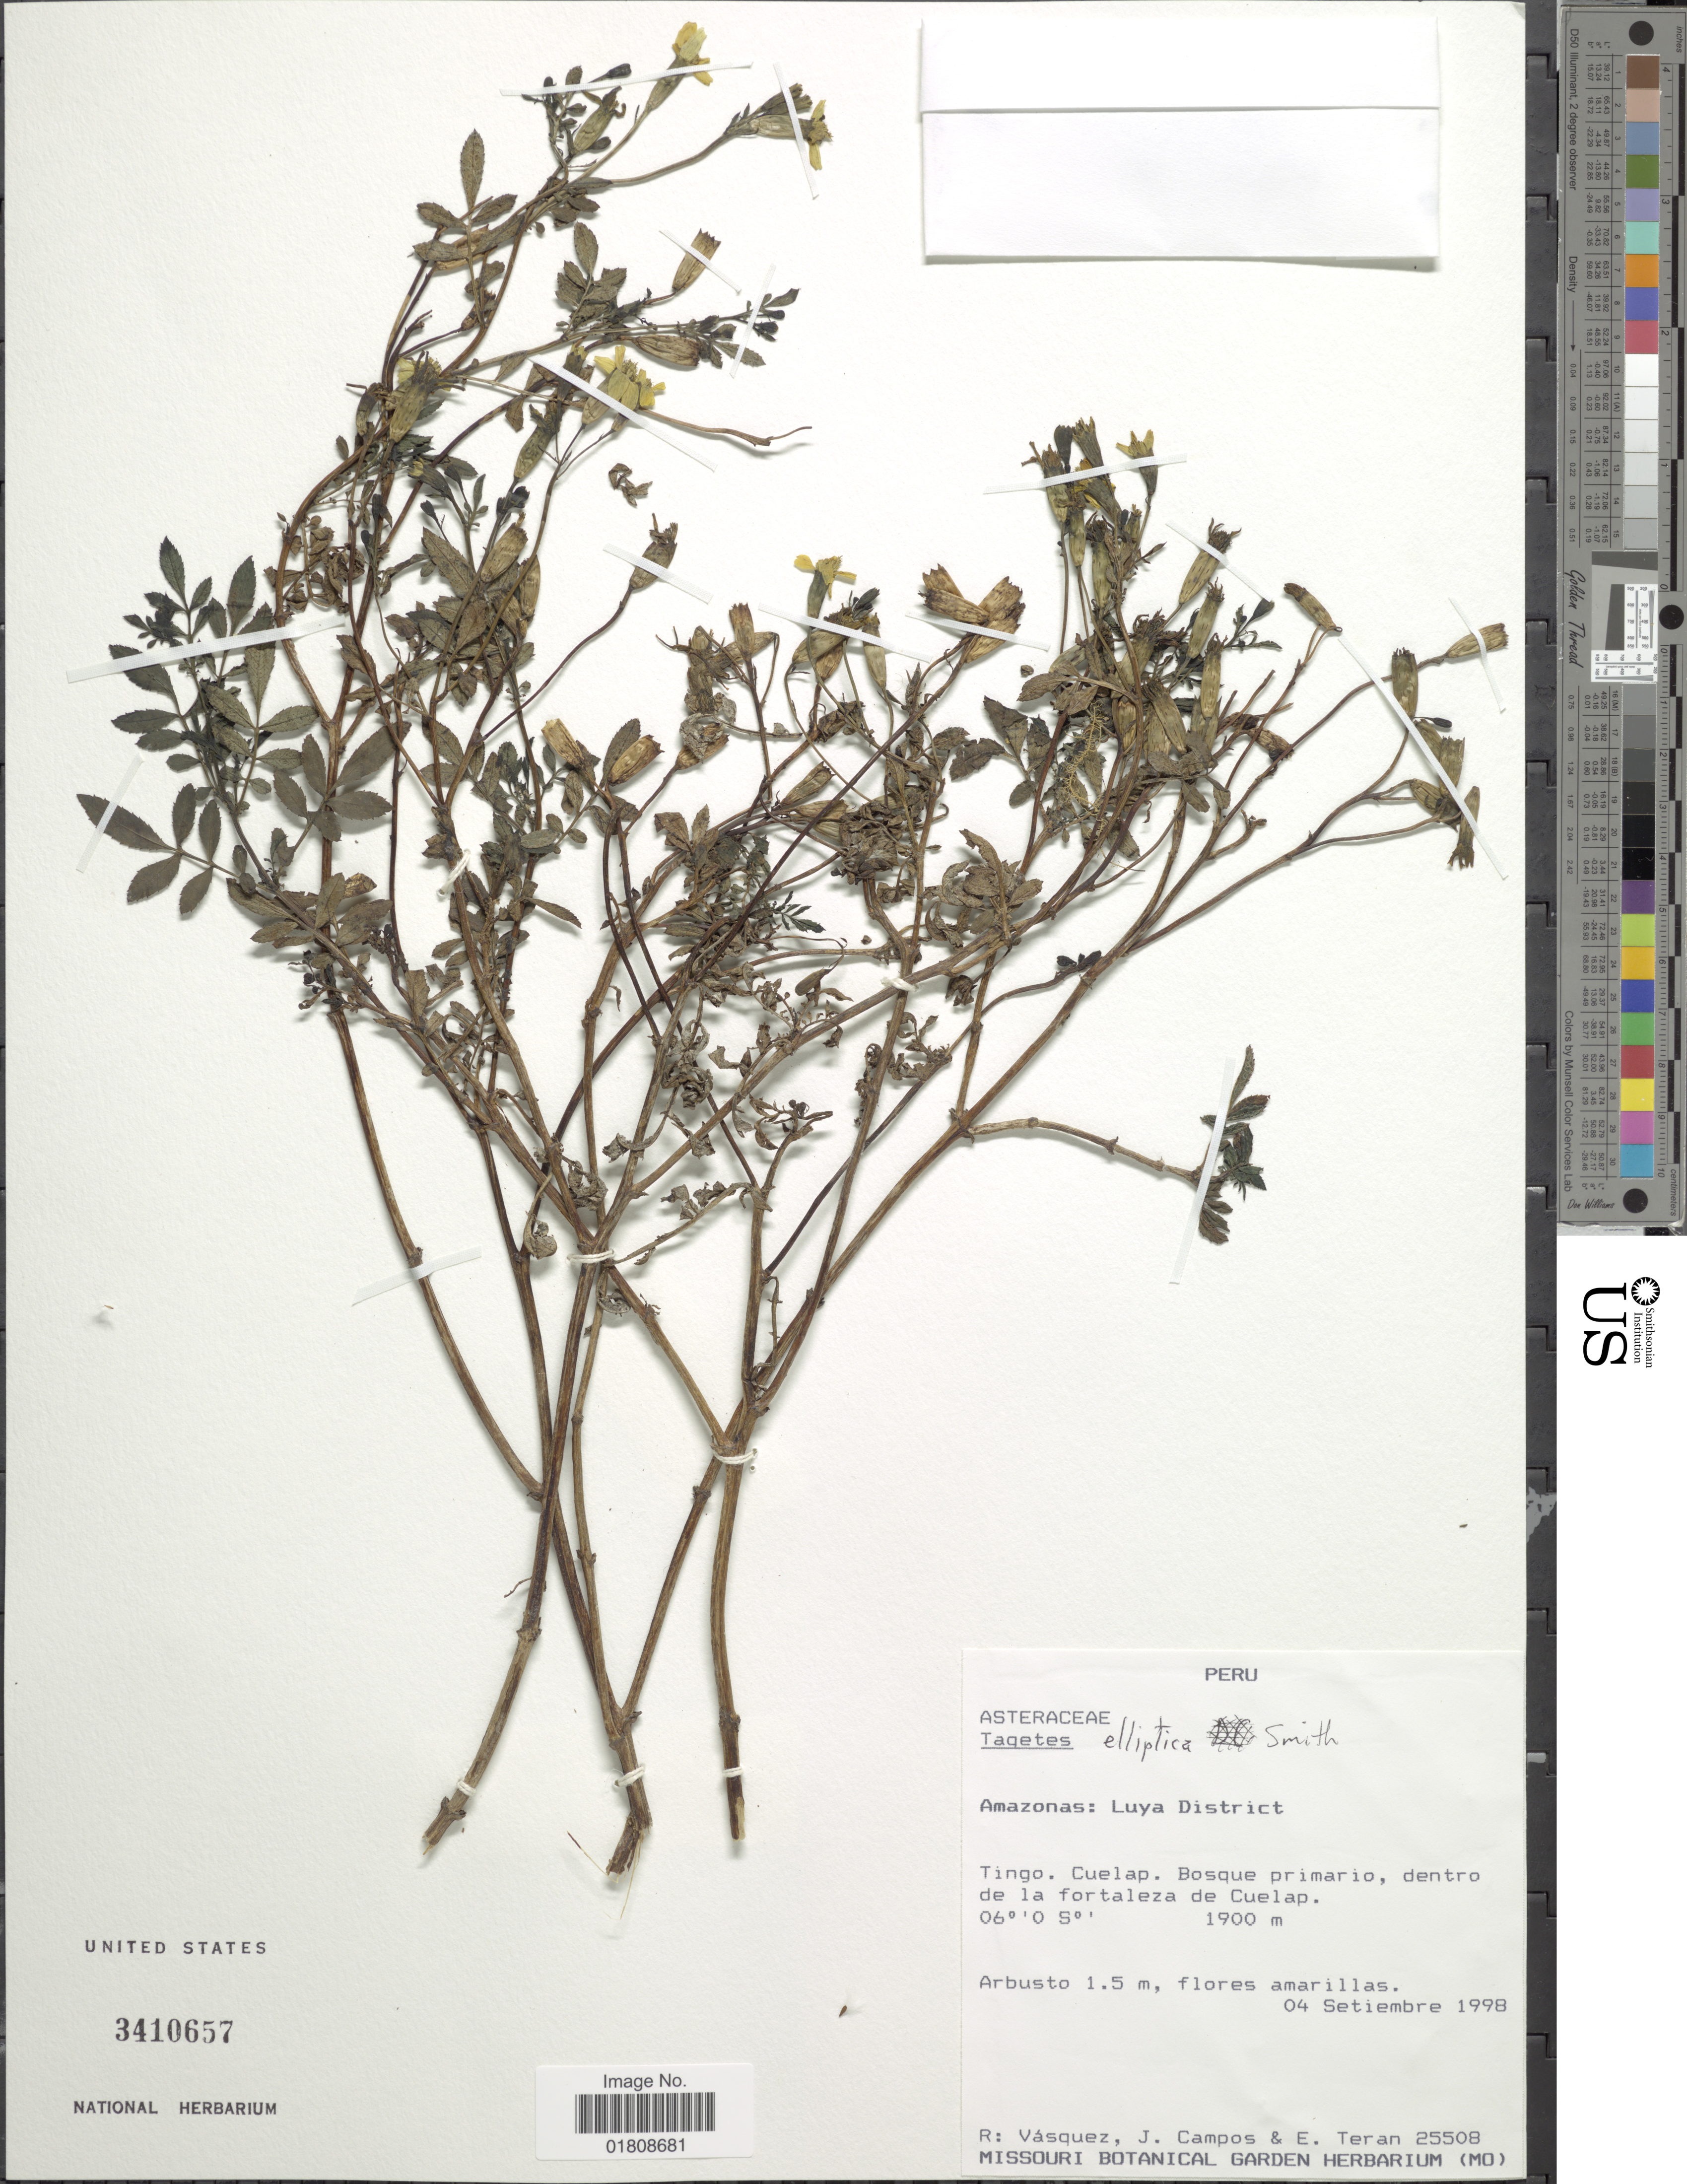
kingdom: Plantae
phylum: Tracheophyta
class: Magnoliopsida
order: Asterales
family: Asteraceae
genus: Tagetes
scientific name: Tagetes elliptica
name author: Sm. in Rees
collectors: R. Vásquez, J. Campos & E. Teran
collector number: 25508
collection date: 1998-09-04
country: Peru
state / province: Amazonas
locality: Luya District, Tingo, Cuelap, dentro de la fortaleza de Cuelap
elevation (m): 1900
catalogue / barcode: US 3410657